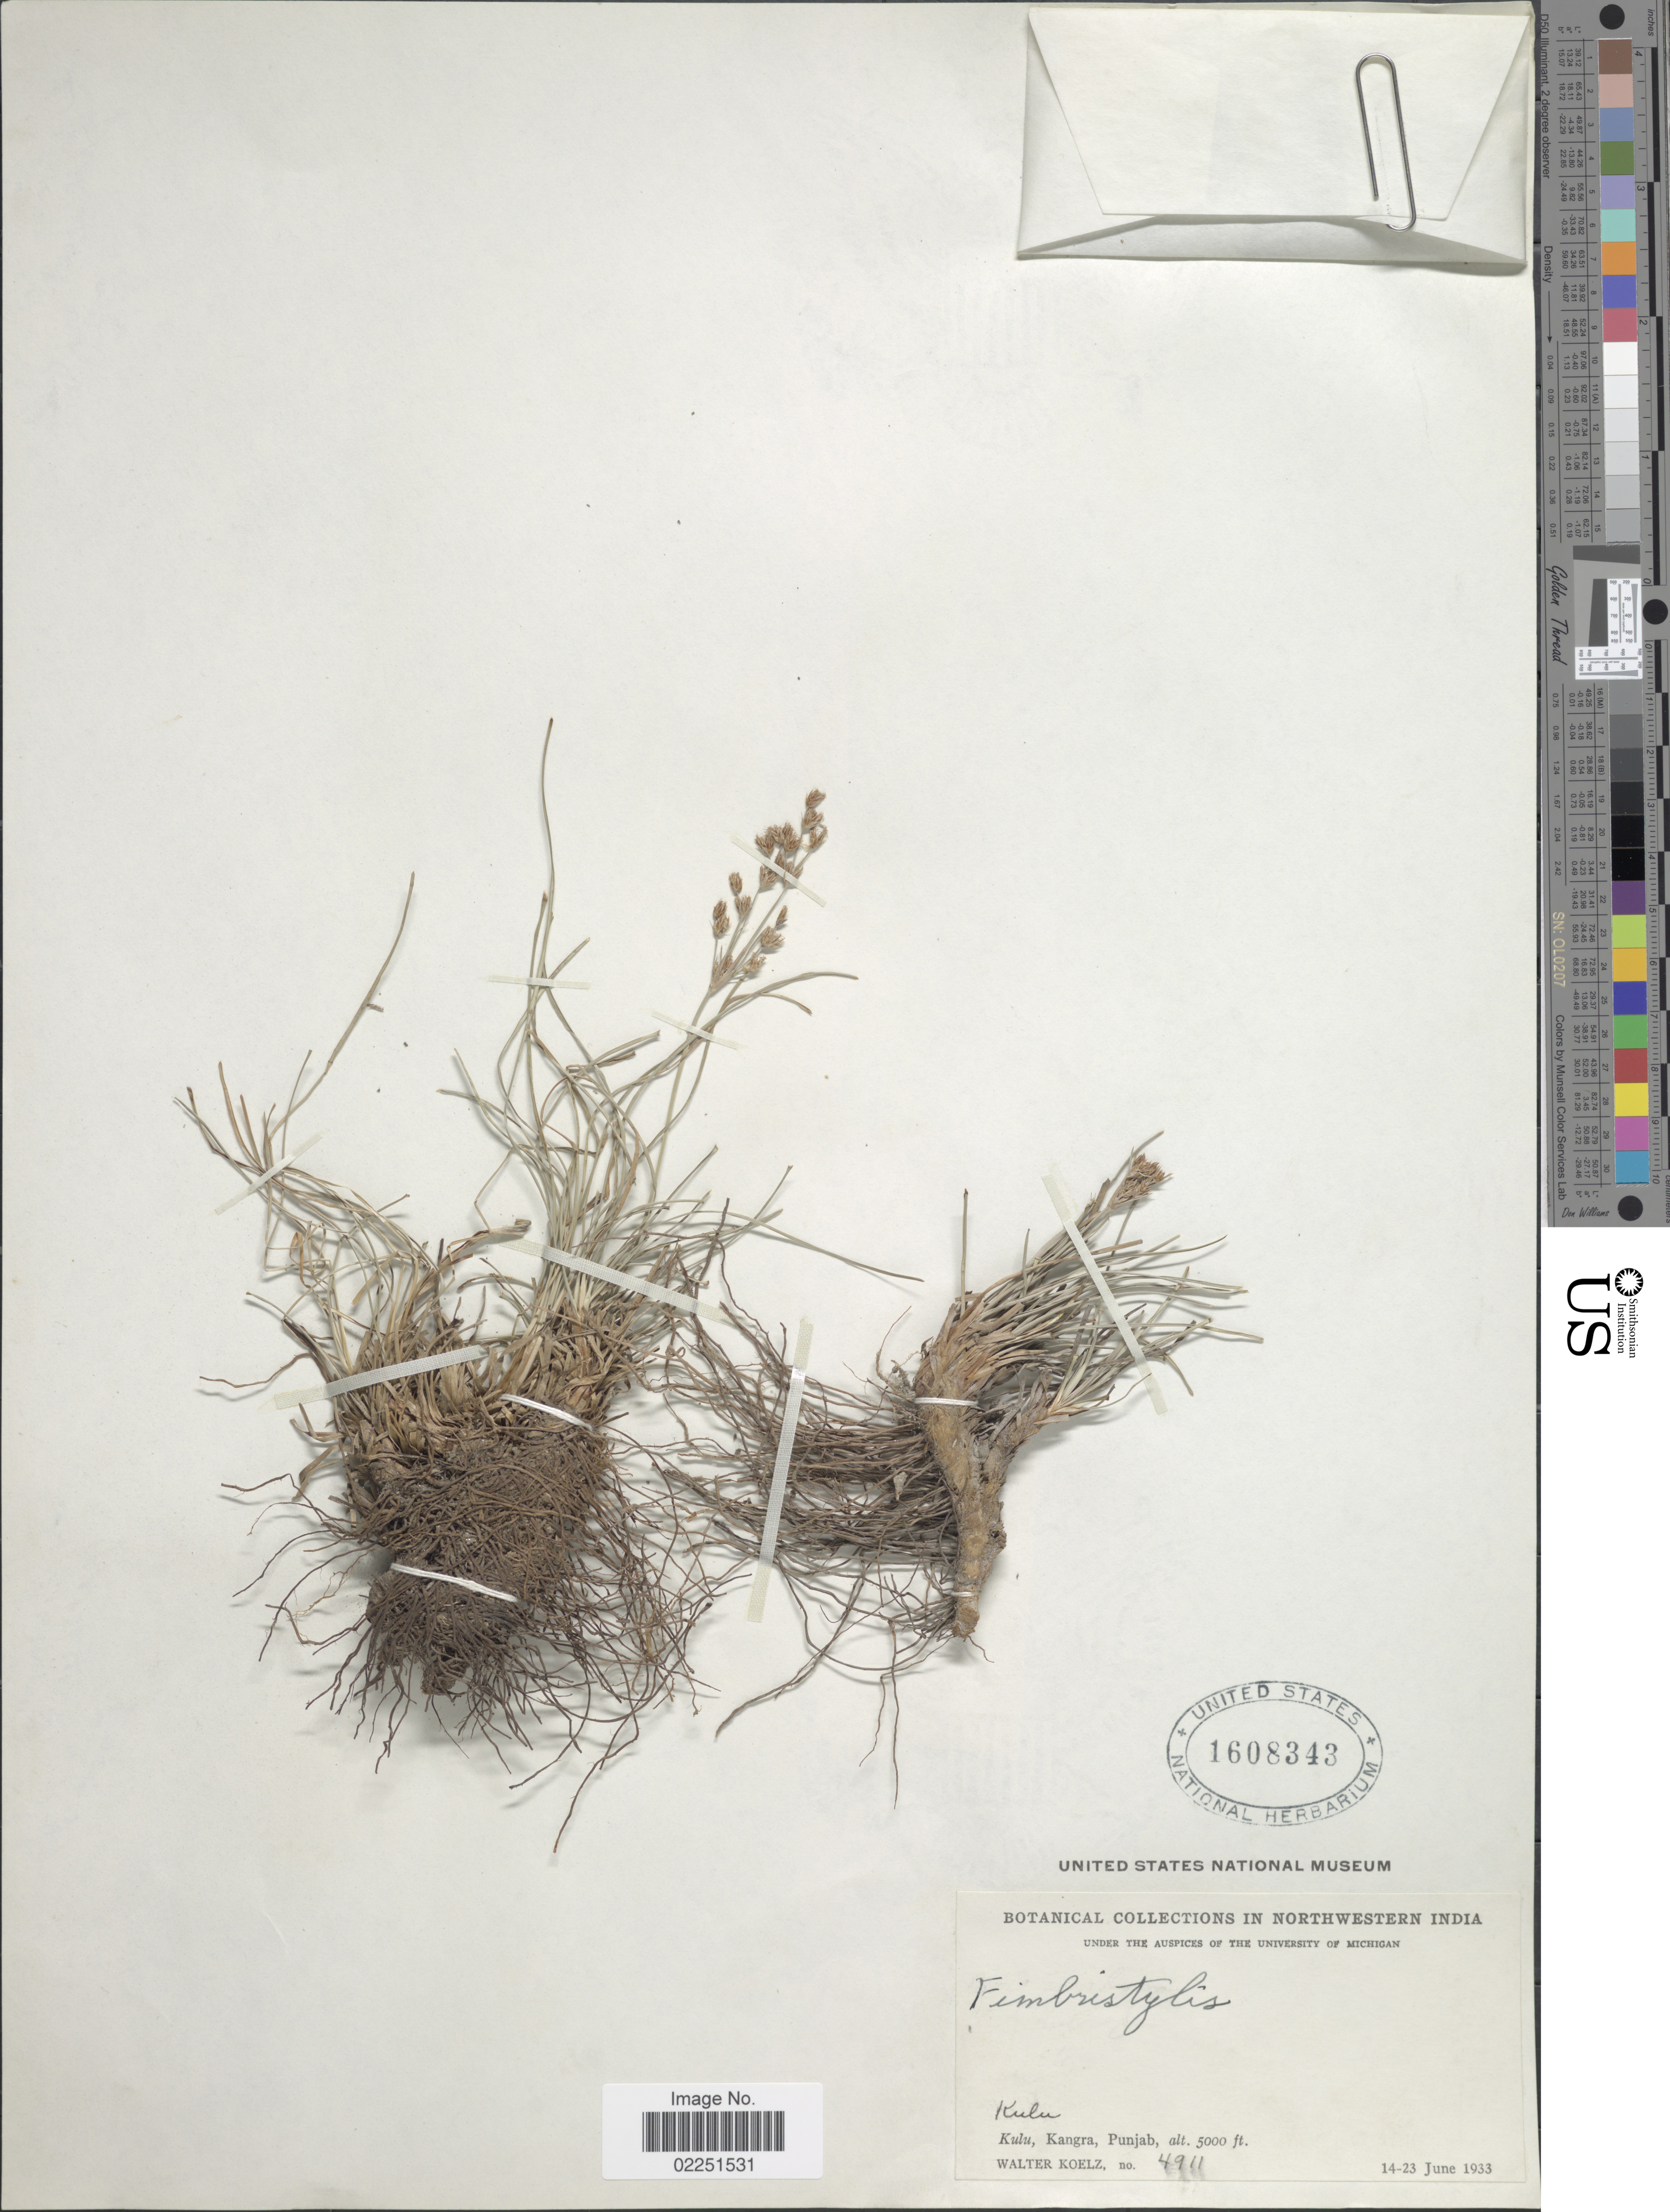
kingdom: Plantae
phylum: Tracheophyta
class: Liliopsida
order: Poales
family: Cyperaceae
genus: Fimbristylis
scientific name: Fimbristylis sp.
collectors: W. N. Koelz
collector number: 4911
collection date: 1933-06-14/1933-06-23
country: India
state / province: Punjab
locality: Northwestern India. Kulu, Kangra, Punjab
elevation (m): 1524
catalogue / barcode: US 1608343